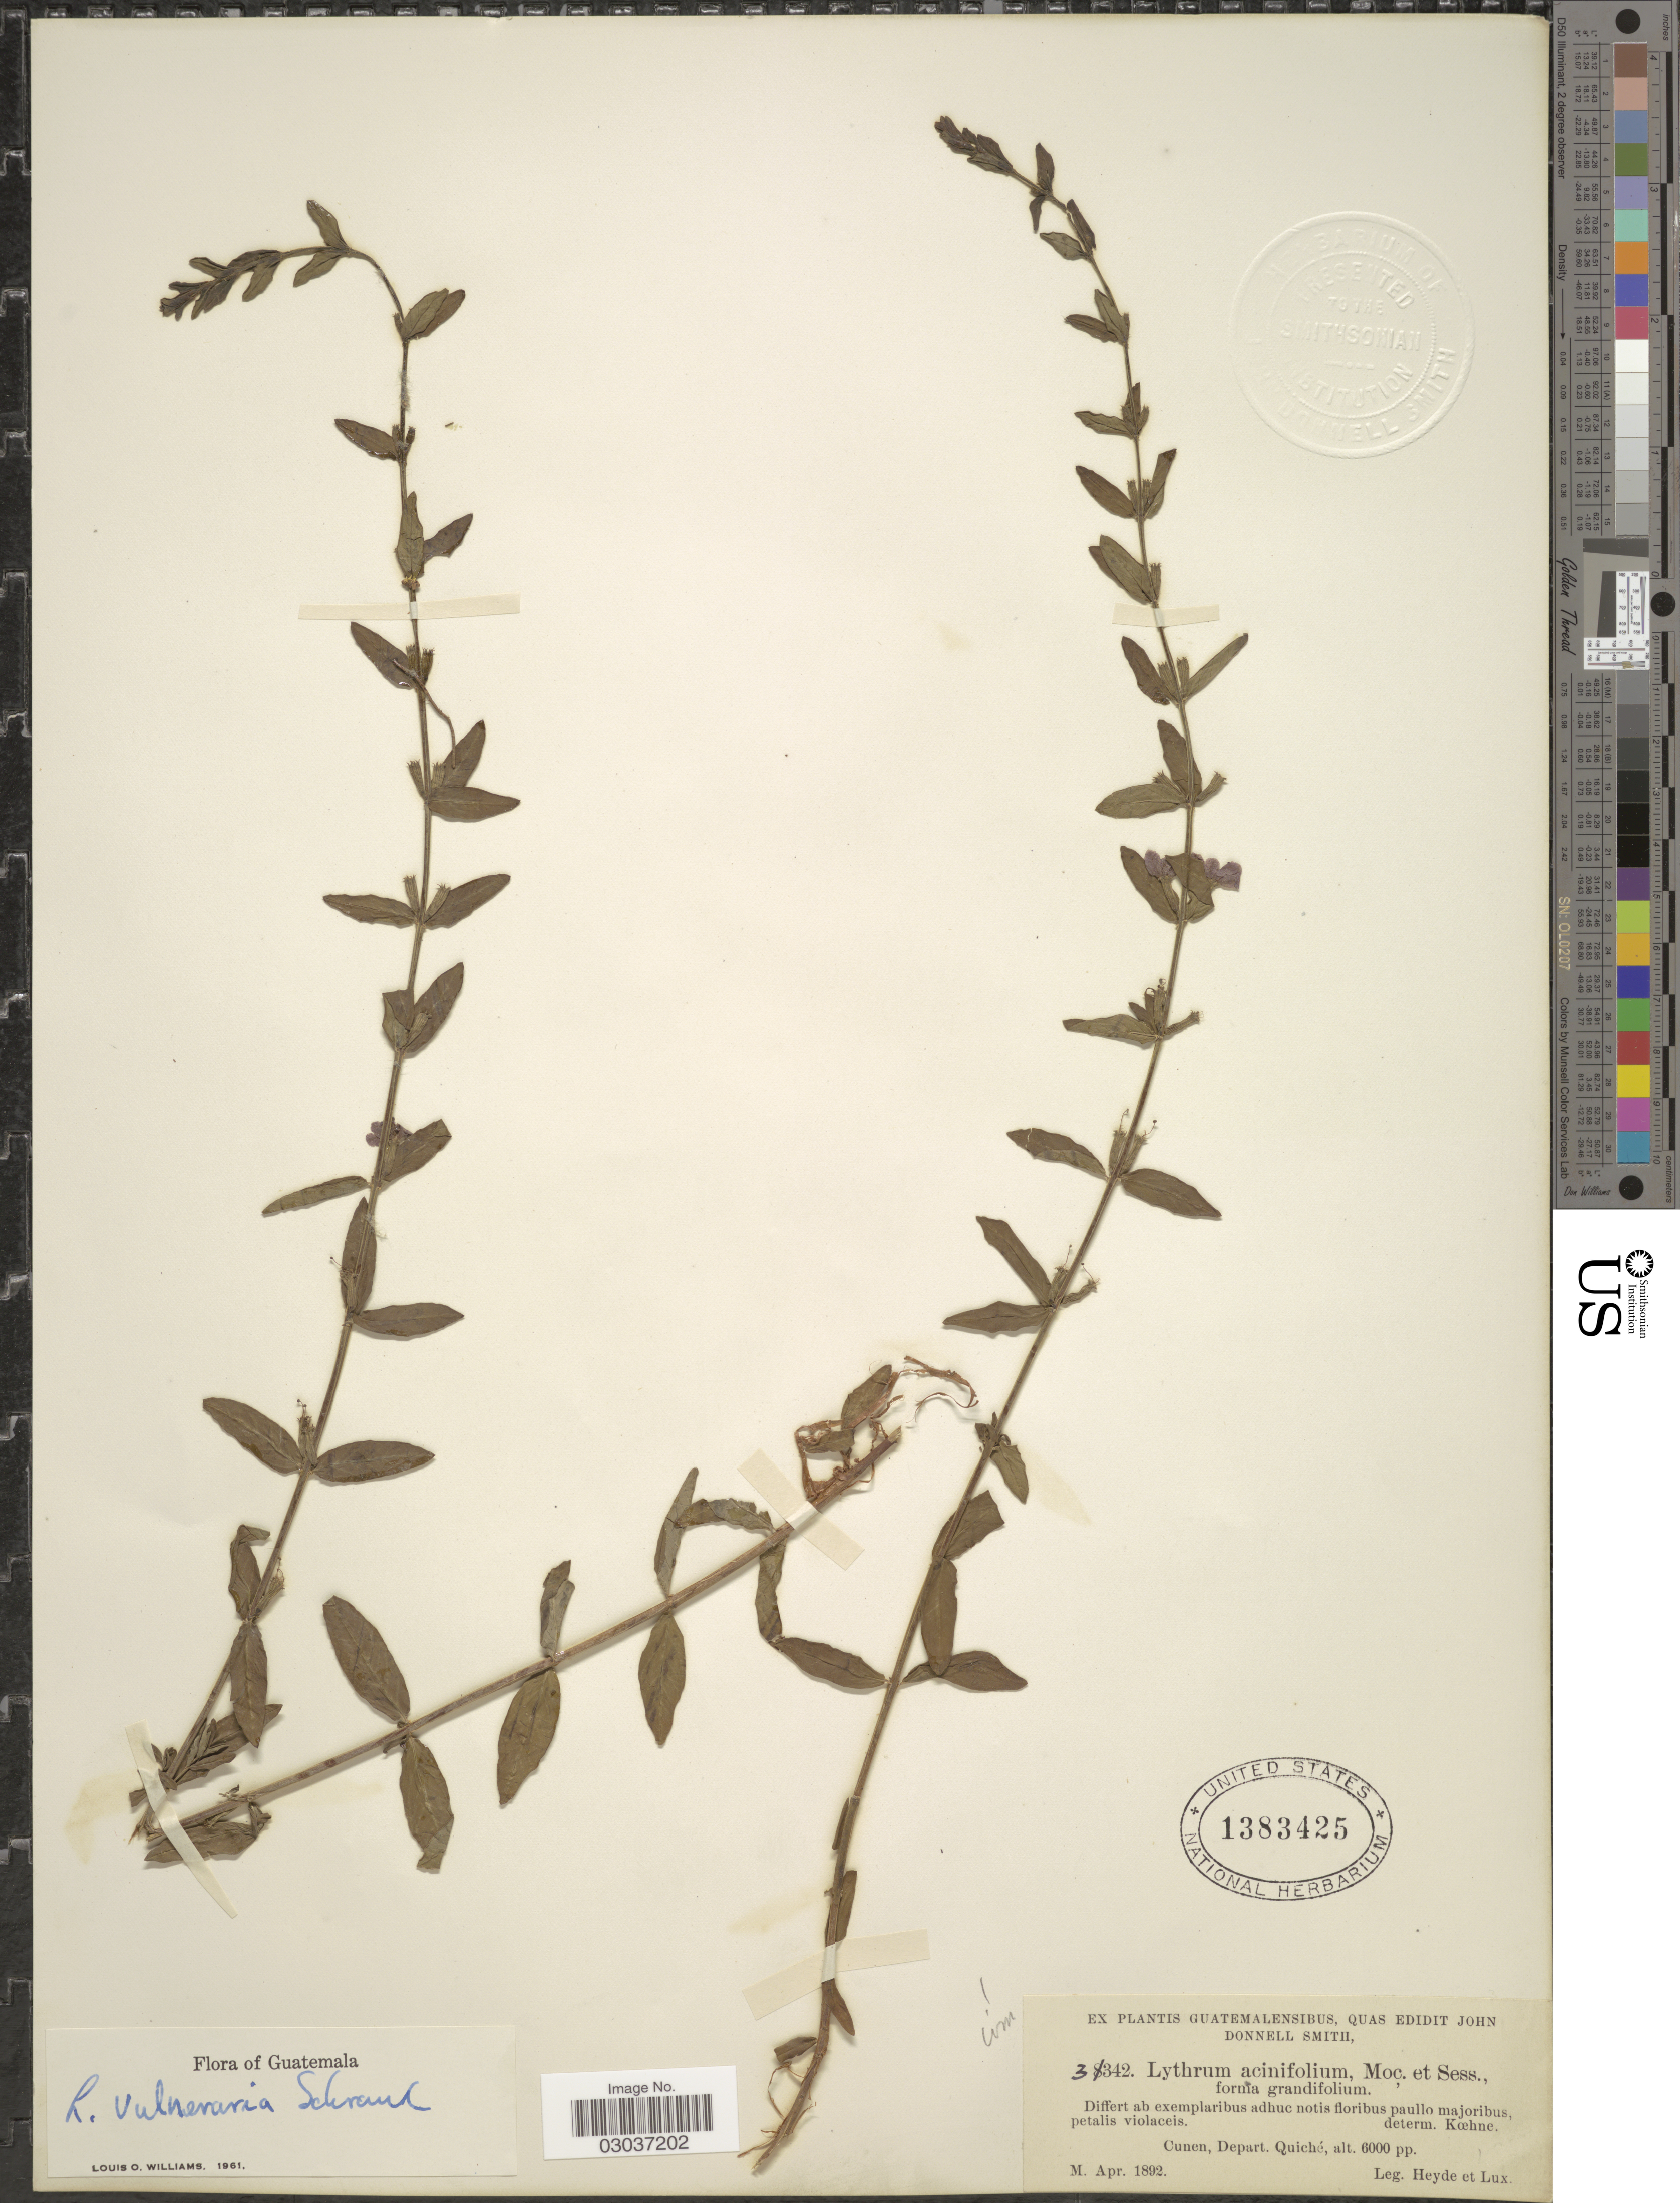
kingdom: Plantae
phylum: Tracheophyta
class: Magnoliopsida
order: Myrtales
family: Lythraceae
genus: Lythrum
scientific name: Lythrum vulneraria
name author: Aiton ex Schrank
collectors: Heyde & Lux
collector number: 31342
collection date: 1892-04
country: Guatemala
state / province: El Quiché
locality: Cunen, Depart. Quiché.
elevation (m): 1829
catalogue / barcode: US 1383425